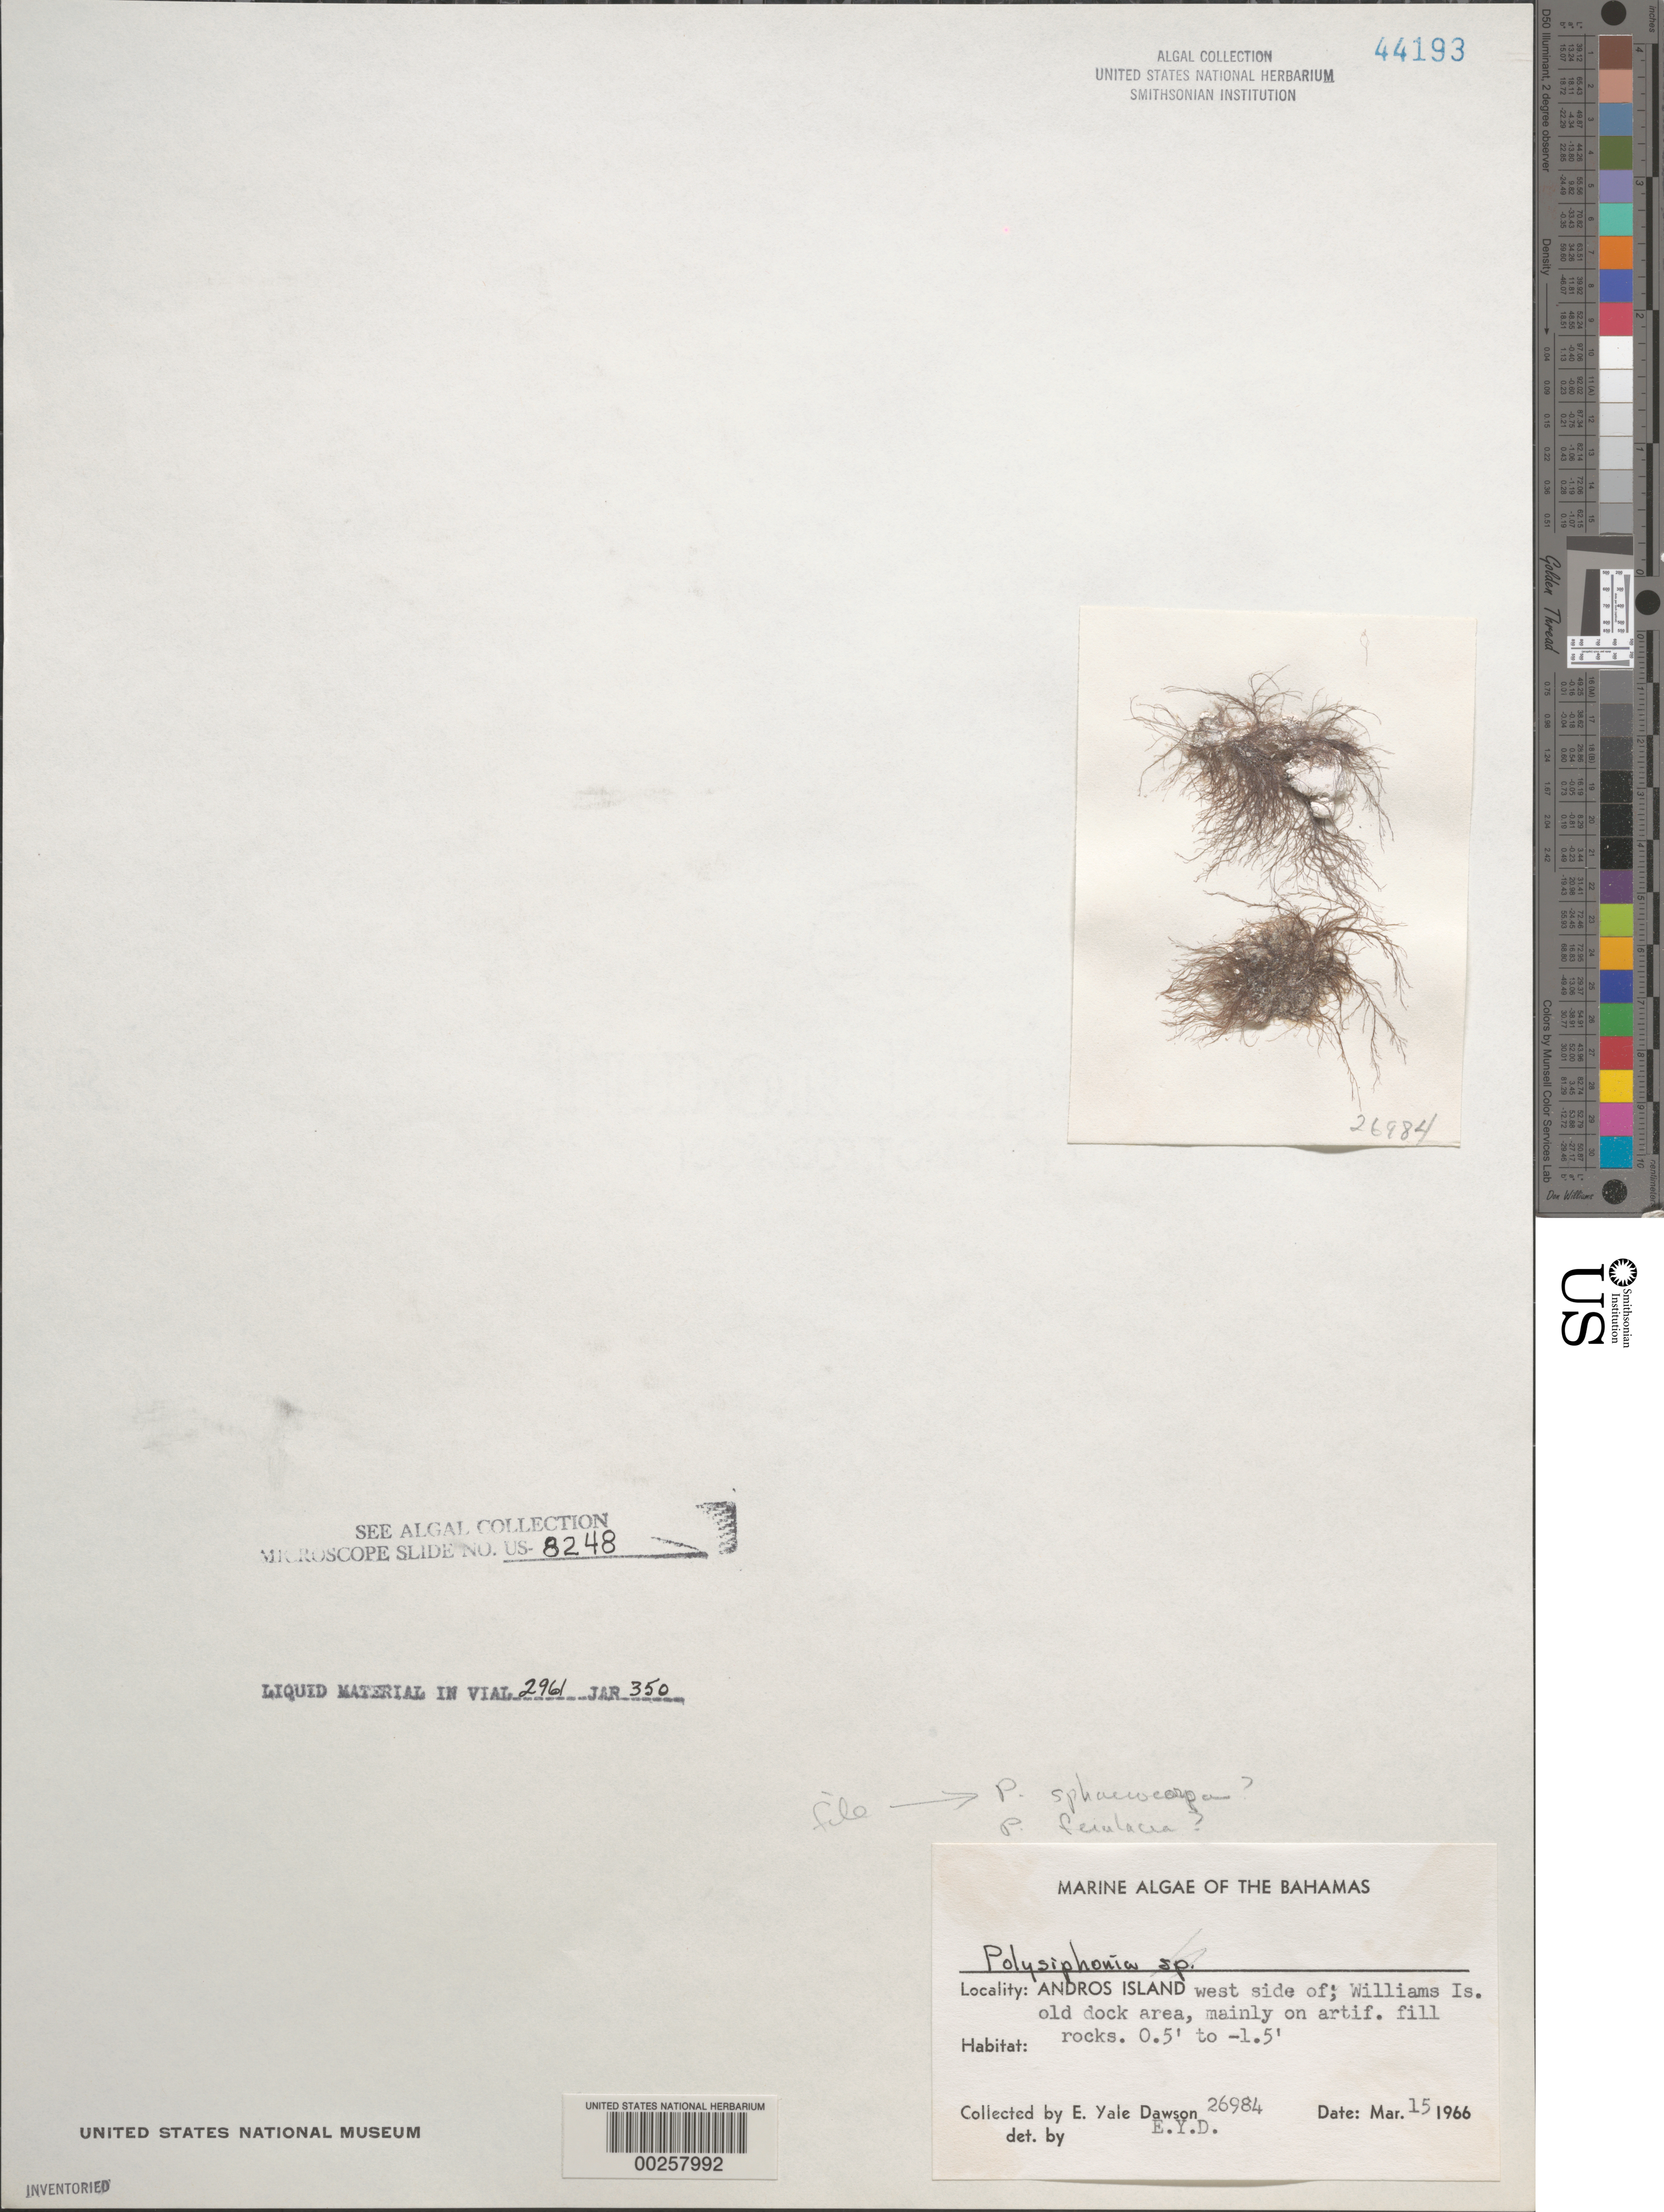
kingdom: Plantae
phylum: Rhodophyta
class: Florideophyceae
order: Ceramiales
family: Rhodomelaceae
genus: Melanothamnus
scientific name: Melanothamnus sphaerocarpus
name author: (Børgesen) Diaz-Tapia et al.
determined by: Algae name updating Project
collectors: E. Y. Dawson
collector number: EYD 26984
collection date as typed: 15 Mar 1966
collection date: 1966-03-15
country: Bahamas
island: Andros Island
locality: West side of Andros Island, Williams Island old dock area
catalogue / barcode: US 44193